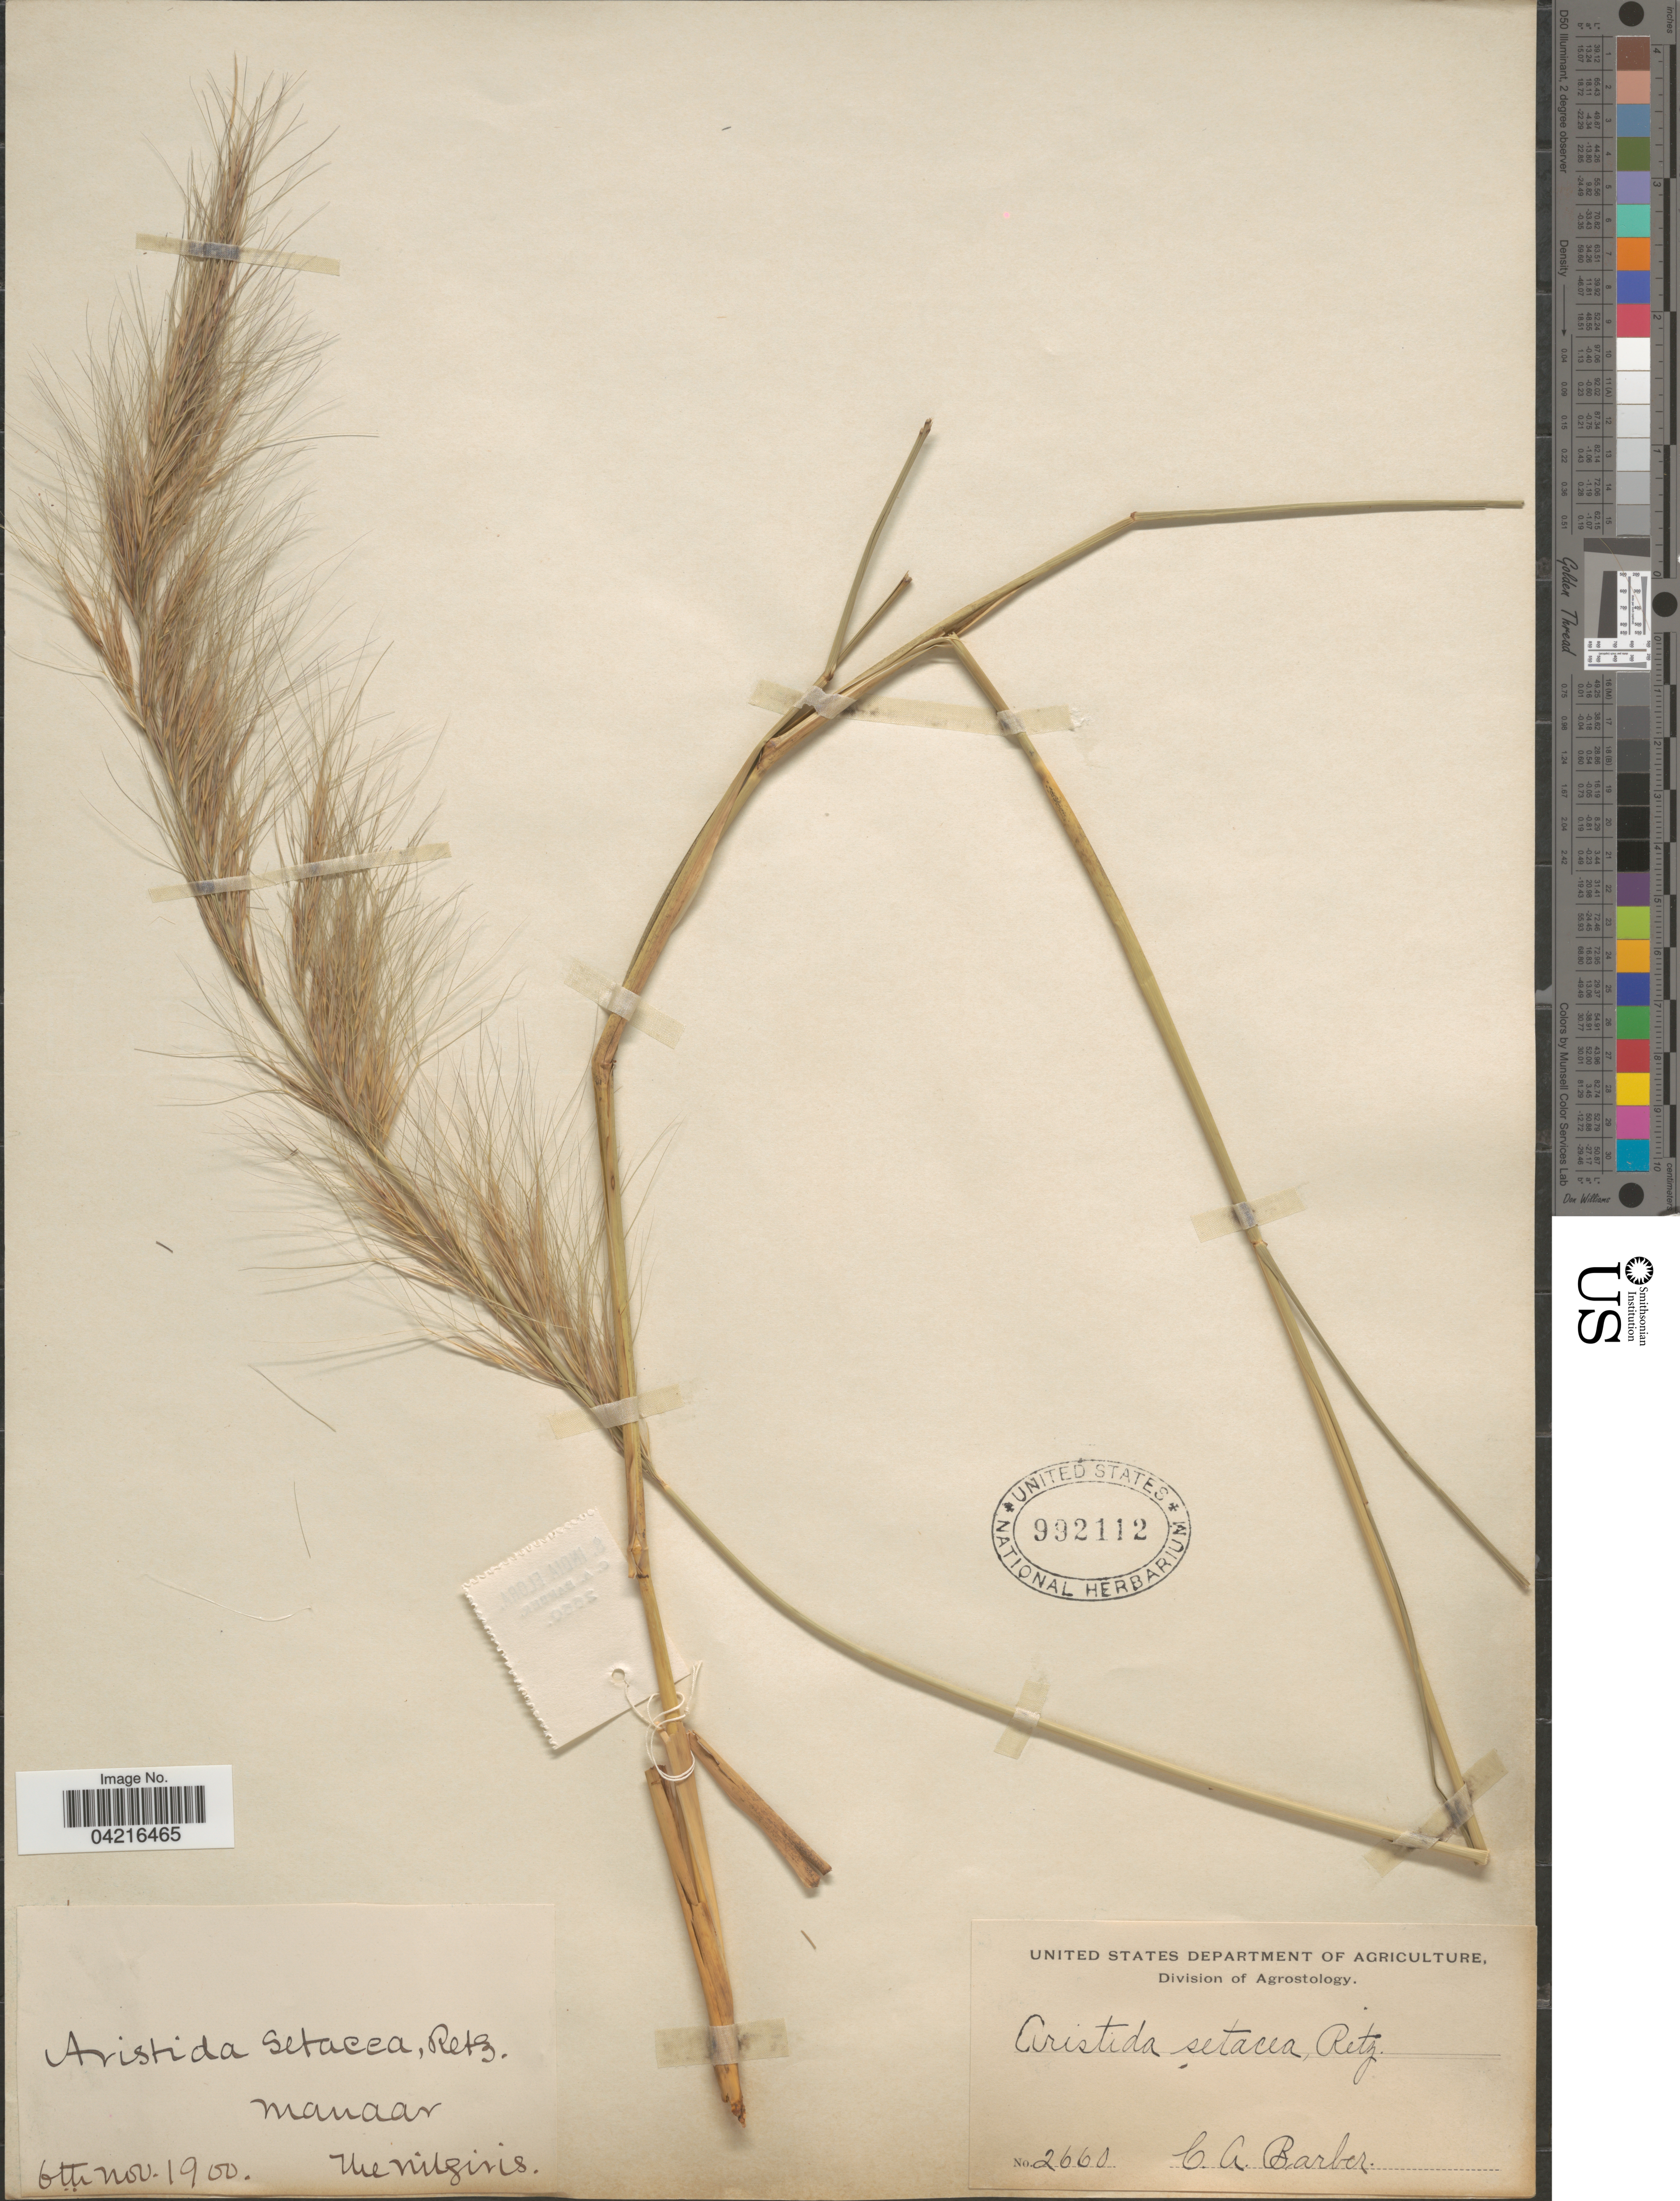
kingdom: Plantae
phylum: Tracheophyta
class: Liliopsida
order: Poales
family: Poaceae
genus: Aristida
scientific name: Aristida setacea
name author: Retz.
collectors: C. Barber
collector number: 2660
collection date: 1900-11-06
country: India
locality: Manaar. The Nilgiris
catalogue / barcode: US 992112